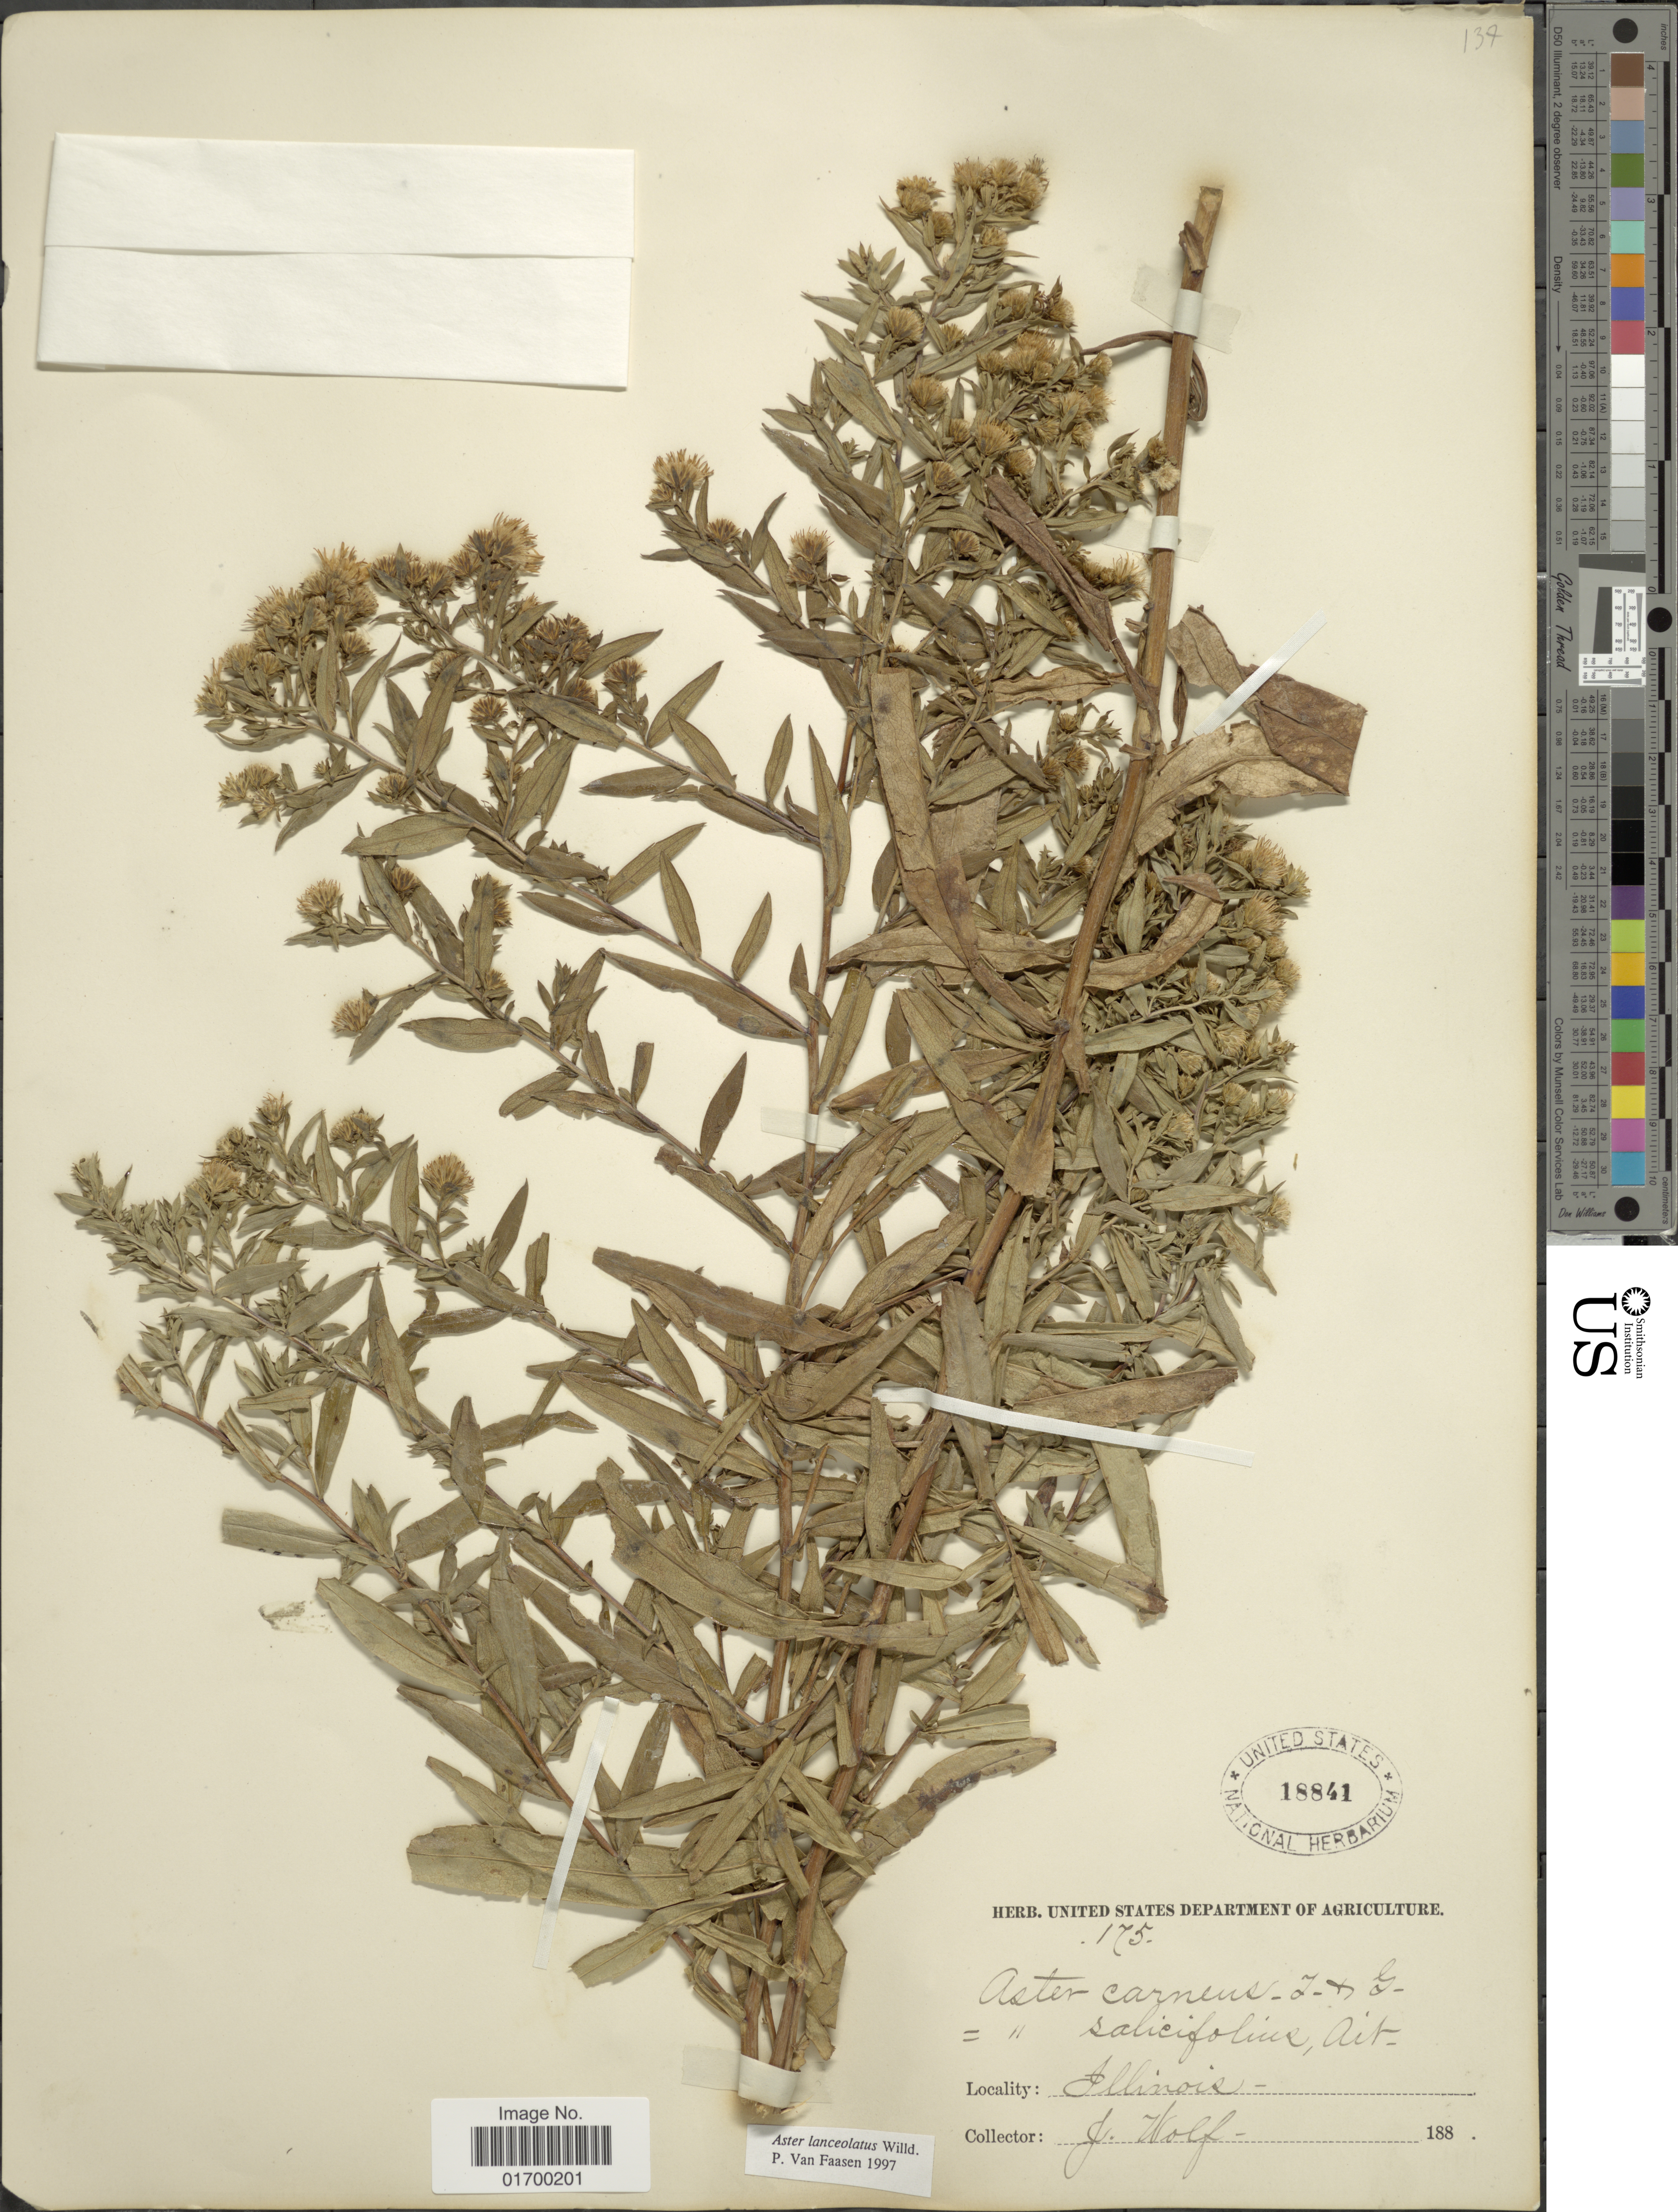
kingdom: Plantae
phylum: Tracheophyta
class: Magnoliopsida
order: Asterales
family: Asteraceae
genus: Symphyotrichum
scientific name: Symphyotrichum lanceolatum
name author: (Willd.) G.L. Nesom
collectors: J. Wolf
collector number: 175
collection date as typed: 188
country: United States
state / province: Illinois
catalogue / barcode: US 18841